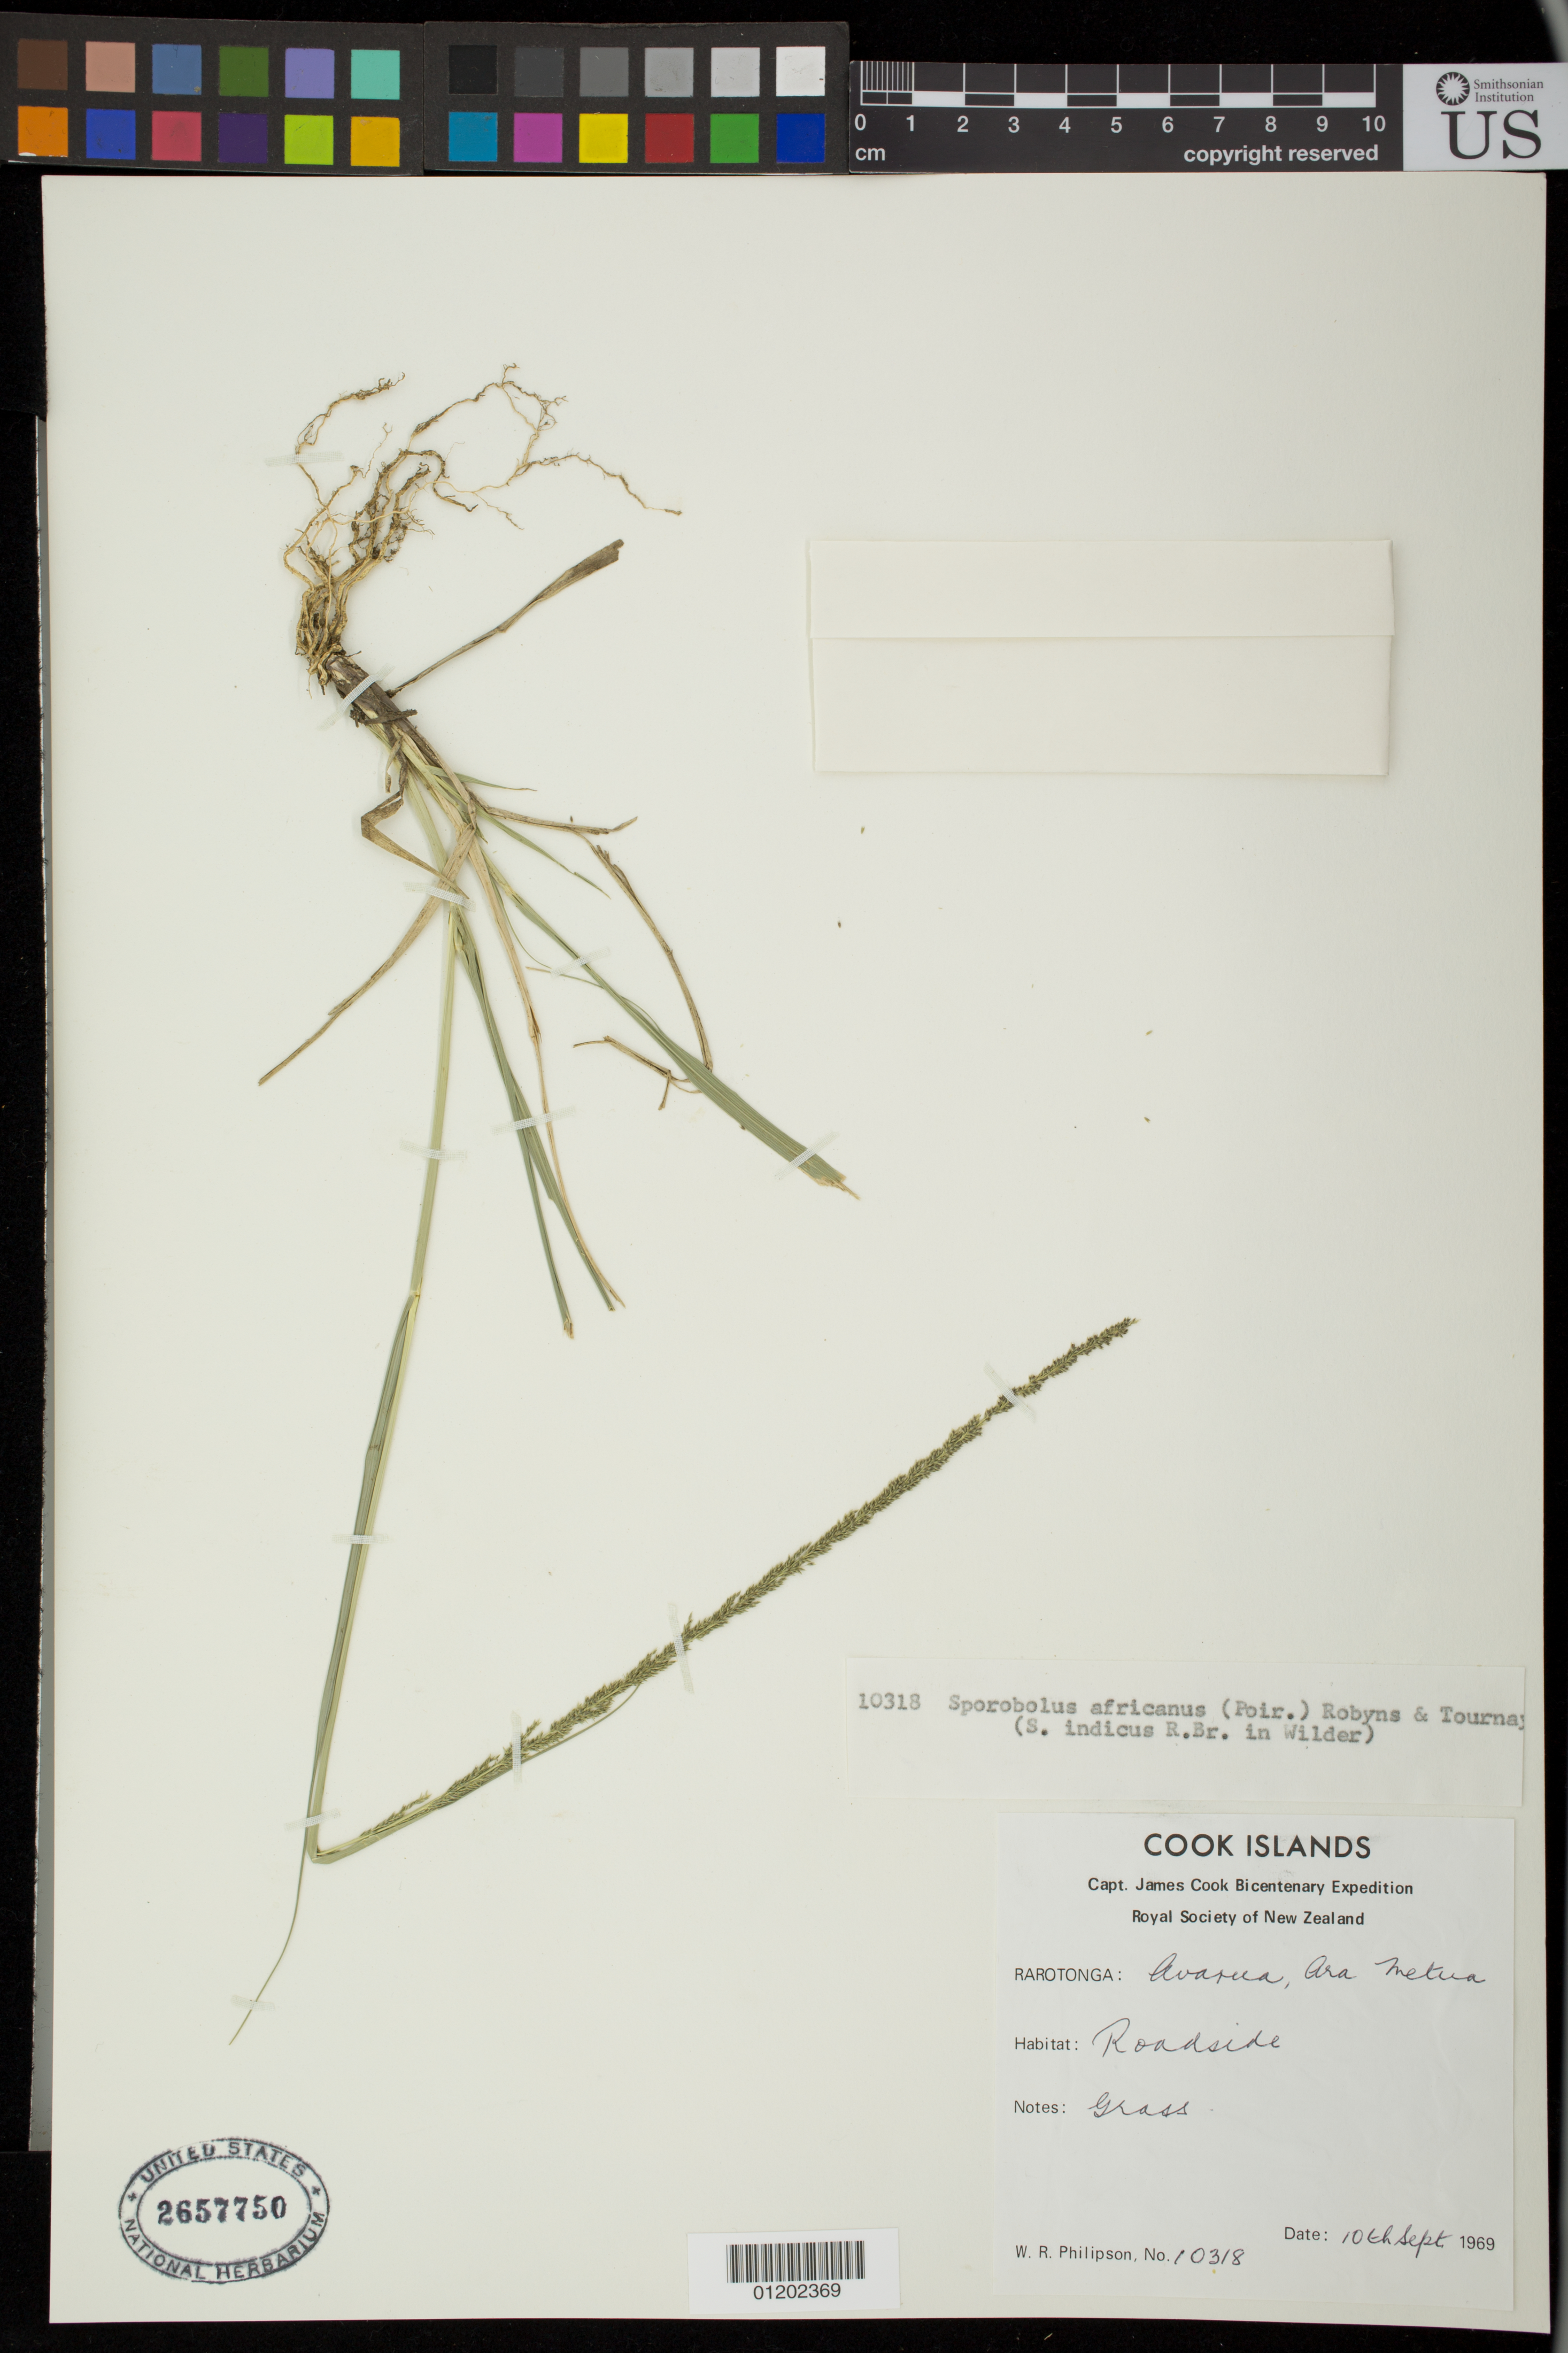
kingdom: Plantae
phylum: Tracheophyta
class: Liliopsida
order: Poales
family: Poaceae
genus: Sporobolus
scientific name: Sporobolus africanus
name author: (Poir.) Robyns & Tournay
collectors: W. R. Philipson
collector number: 10318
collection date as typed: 10 Sep 1969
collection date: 1969-09-10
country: Cook Islands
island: Rarotonga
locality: Avarua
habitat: Roadside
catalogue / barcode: US 2657750